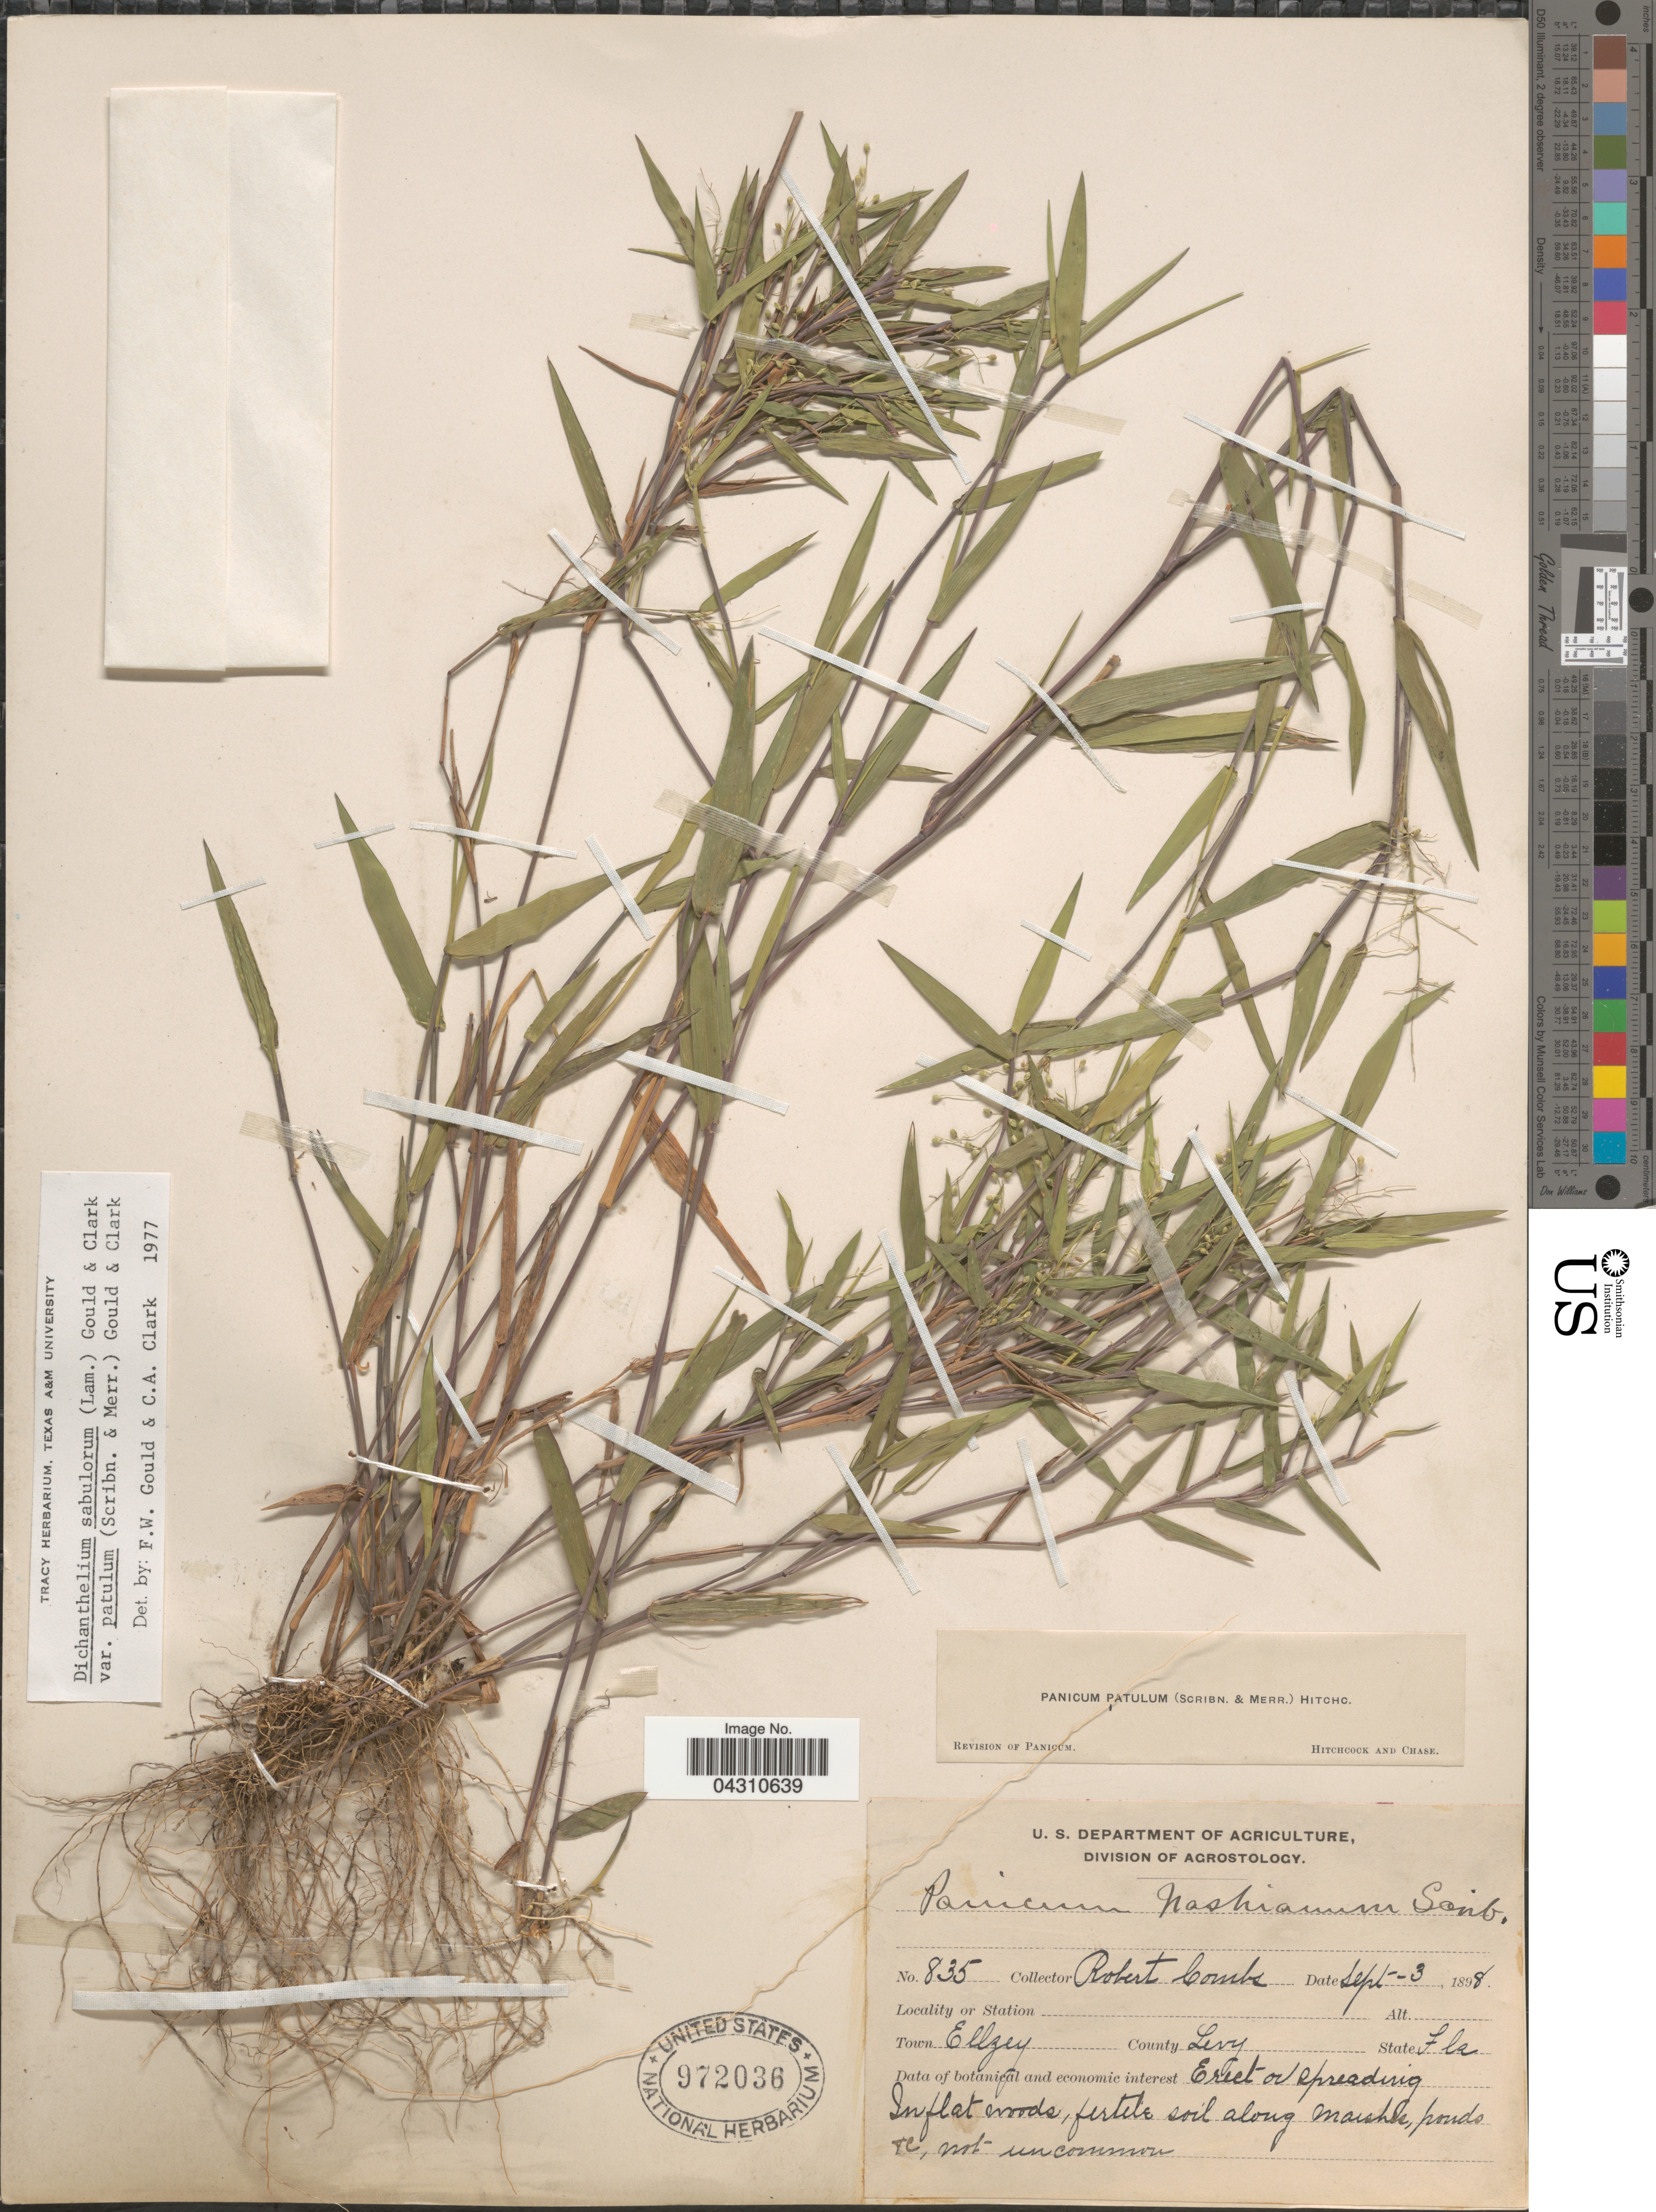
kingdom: Plantae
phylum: Tracheophyta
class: Liliopsida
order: Poales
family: Poaceae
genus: Dichanthelium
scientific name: Dichanthelium portoricense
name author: (Desv. ex Ham.) B.F. Hansen & Wunderlin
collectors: R. Combs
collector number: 835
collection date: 1898-09-03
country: United States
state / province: Florida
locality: Town Ellzey. County Levy.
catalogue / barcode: US 972036